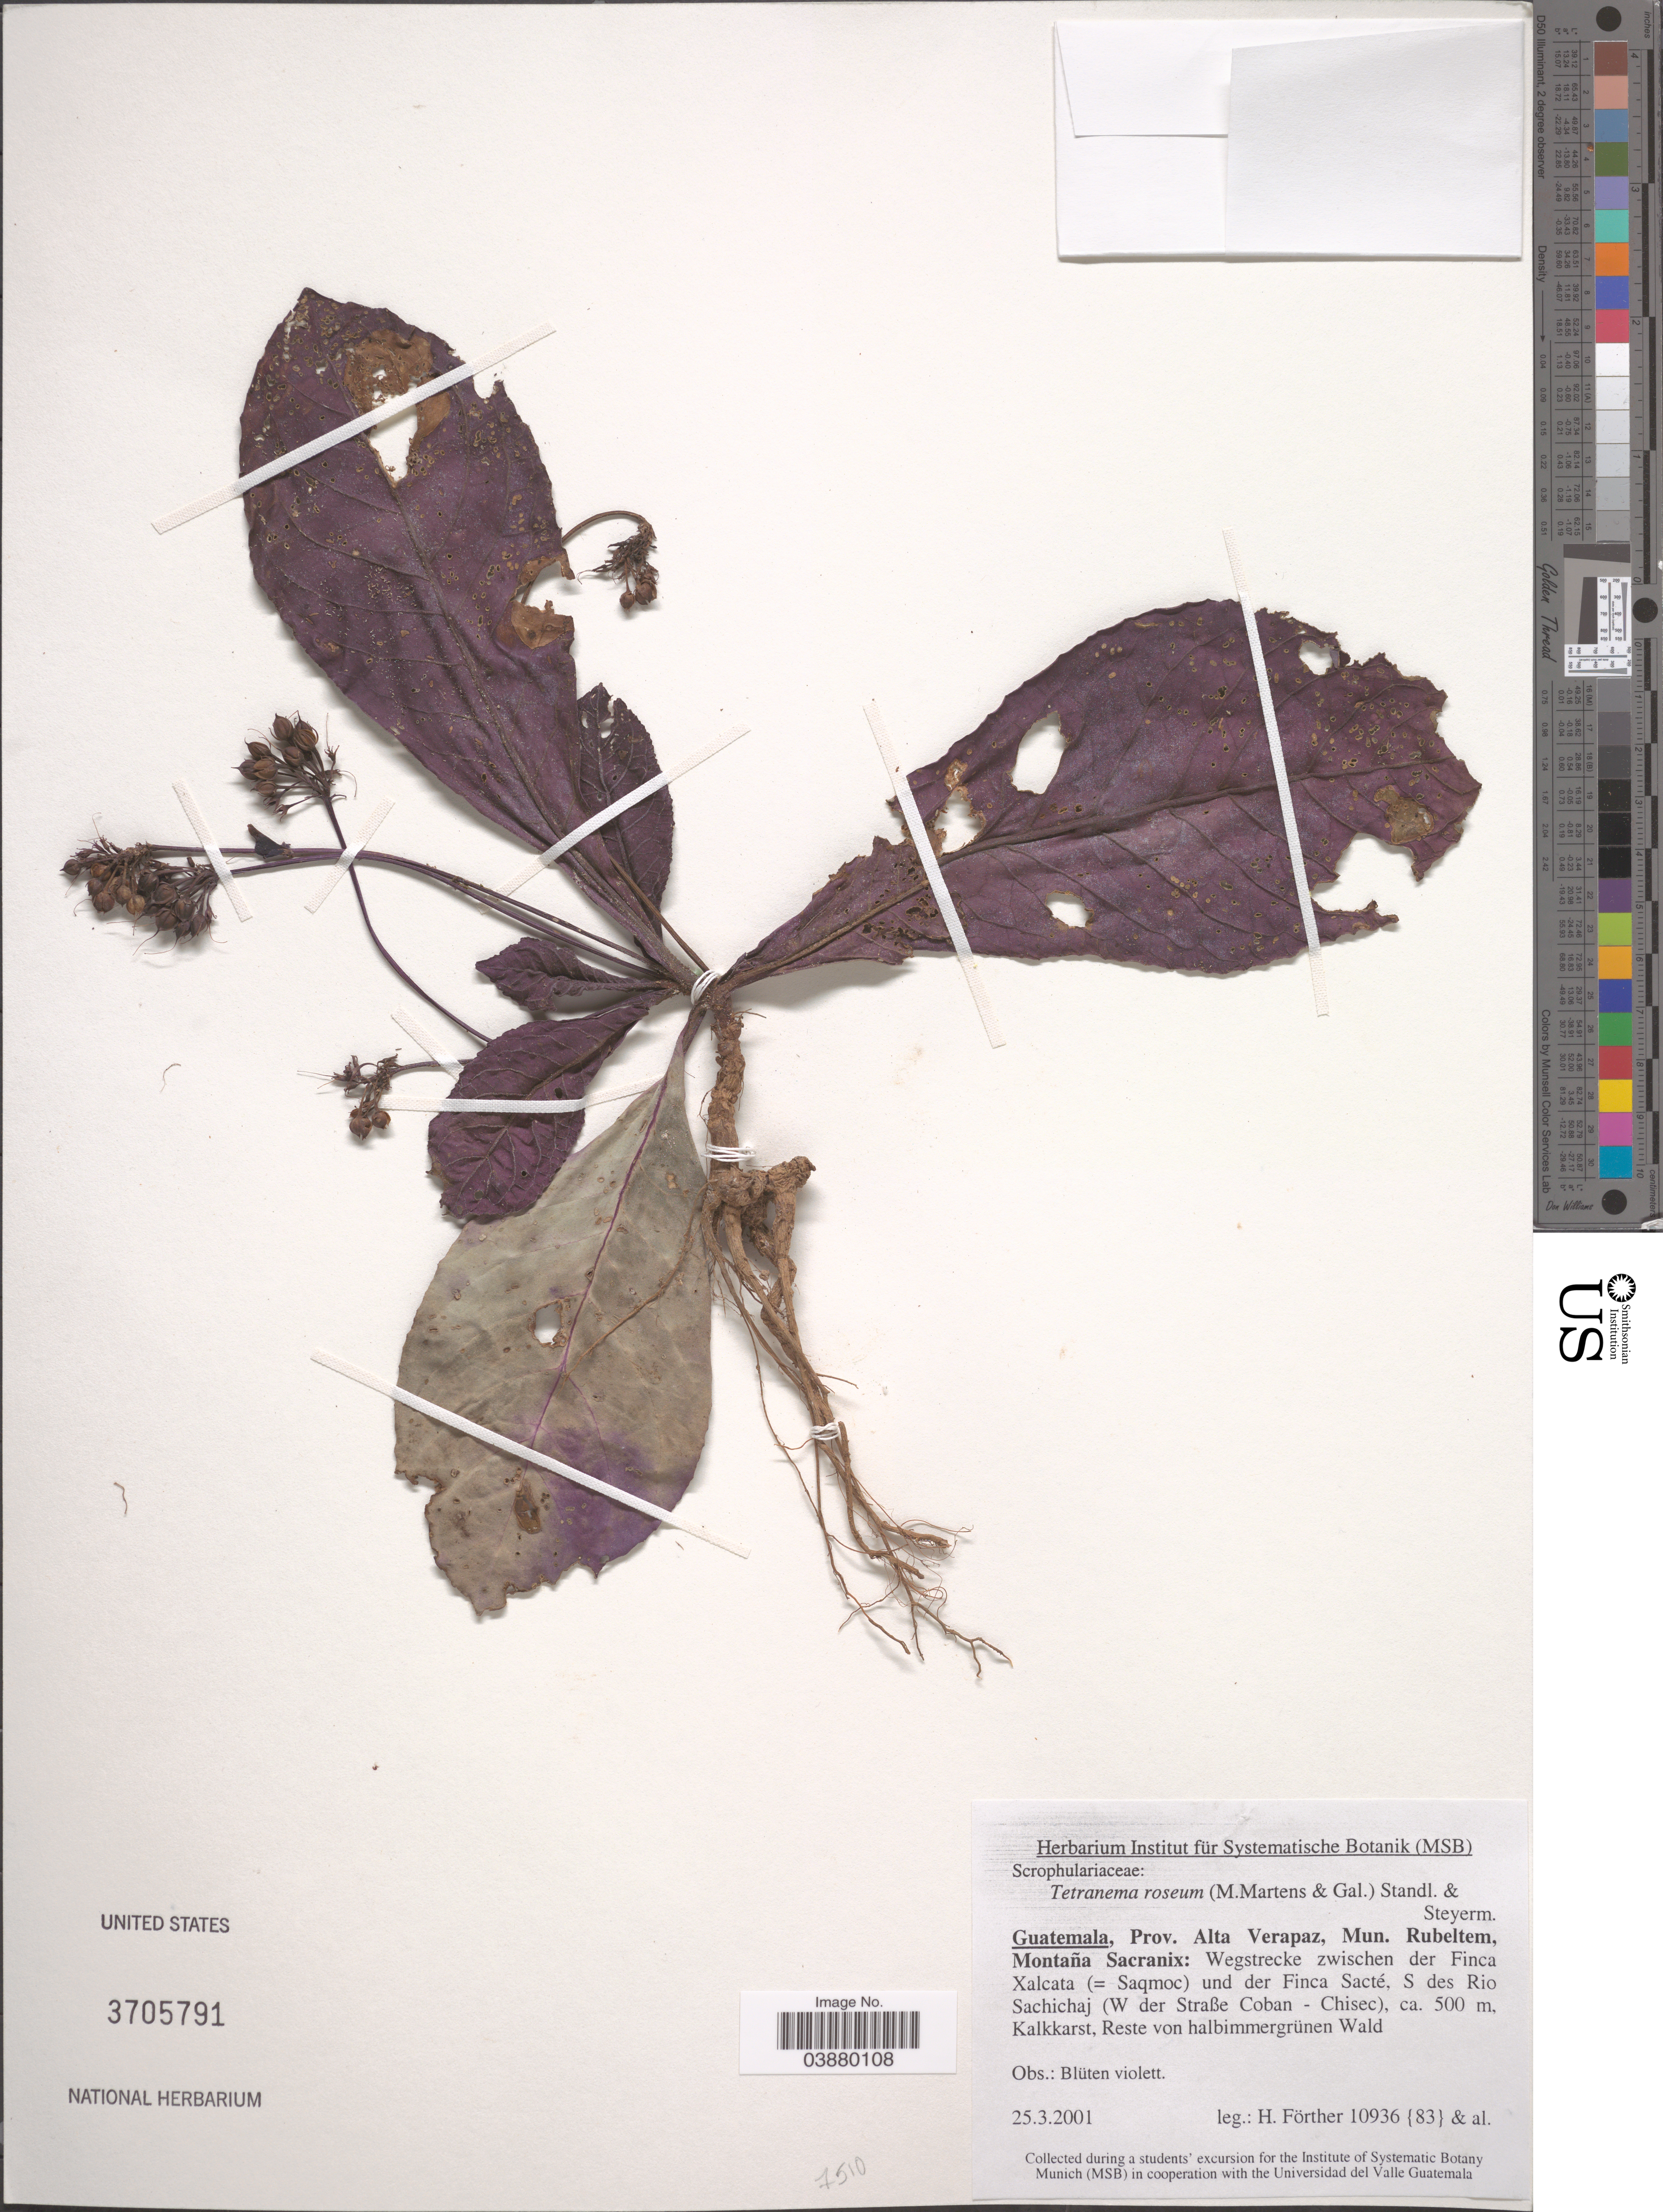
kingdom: Plantae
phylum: Tracheophyta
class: Magnoliopsida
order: Lamiales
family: Plantaginaceae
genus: Tetranema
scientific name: Tetranema roseum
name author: (M. Martens & Galeotti) Standl. & Steyerm.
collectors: H. Förther & et al.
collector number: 10936 {83}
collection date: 2001-03-25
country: Guatemala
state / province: Alta Verapaz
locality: Mun. Rubeltem, Montaña Sacranix: Wegstrecke zwischen der Finca Xalcata (= Saqmoc) und der Finca Sacté, S des Rio Sachichaj (W der Straße Coban - Chisec).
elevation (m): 500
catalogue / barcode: US 3705791